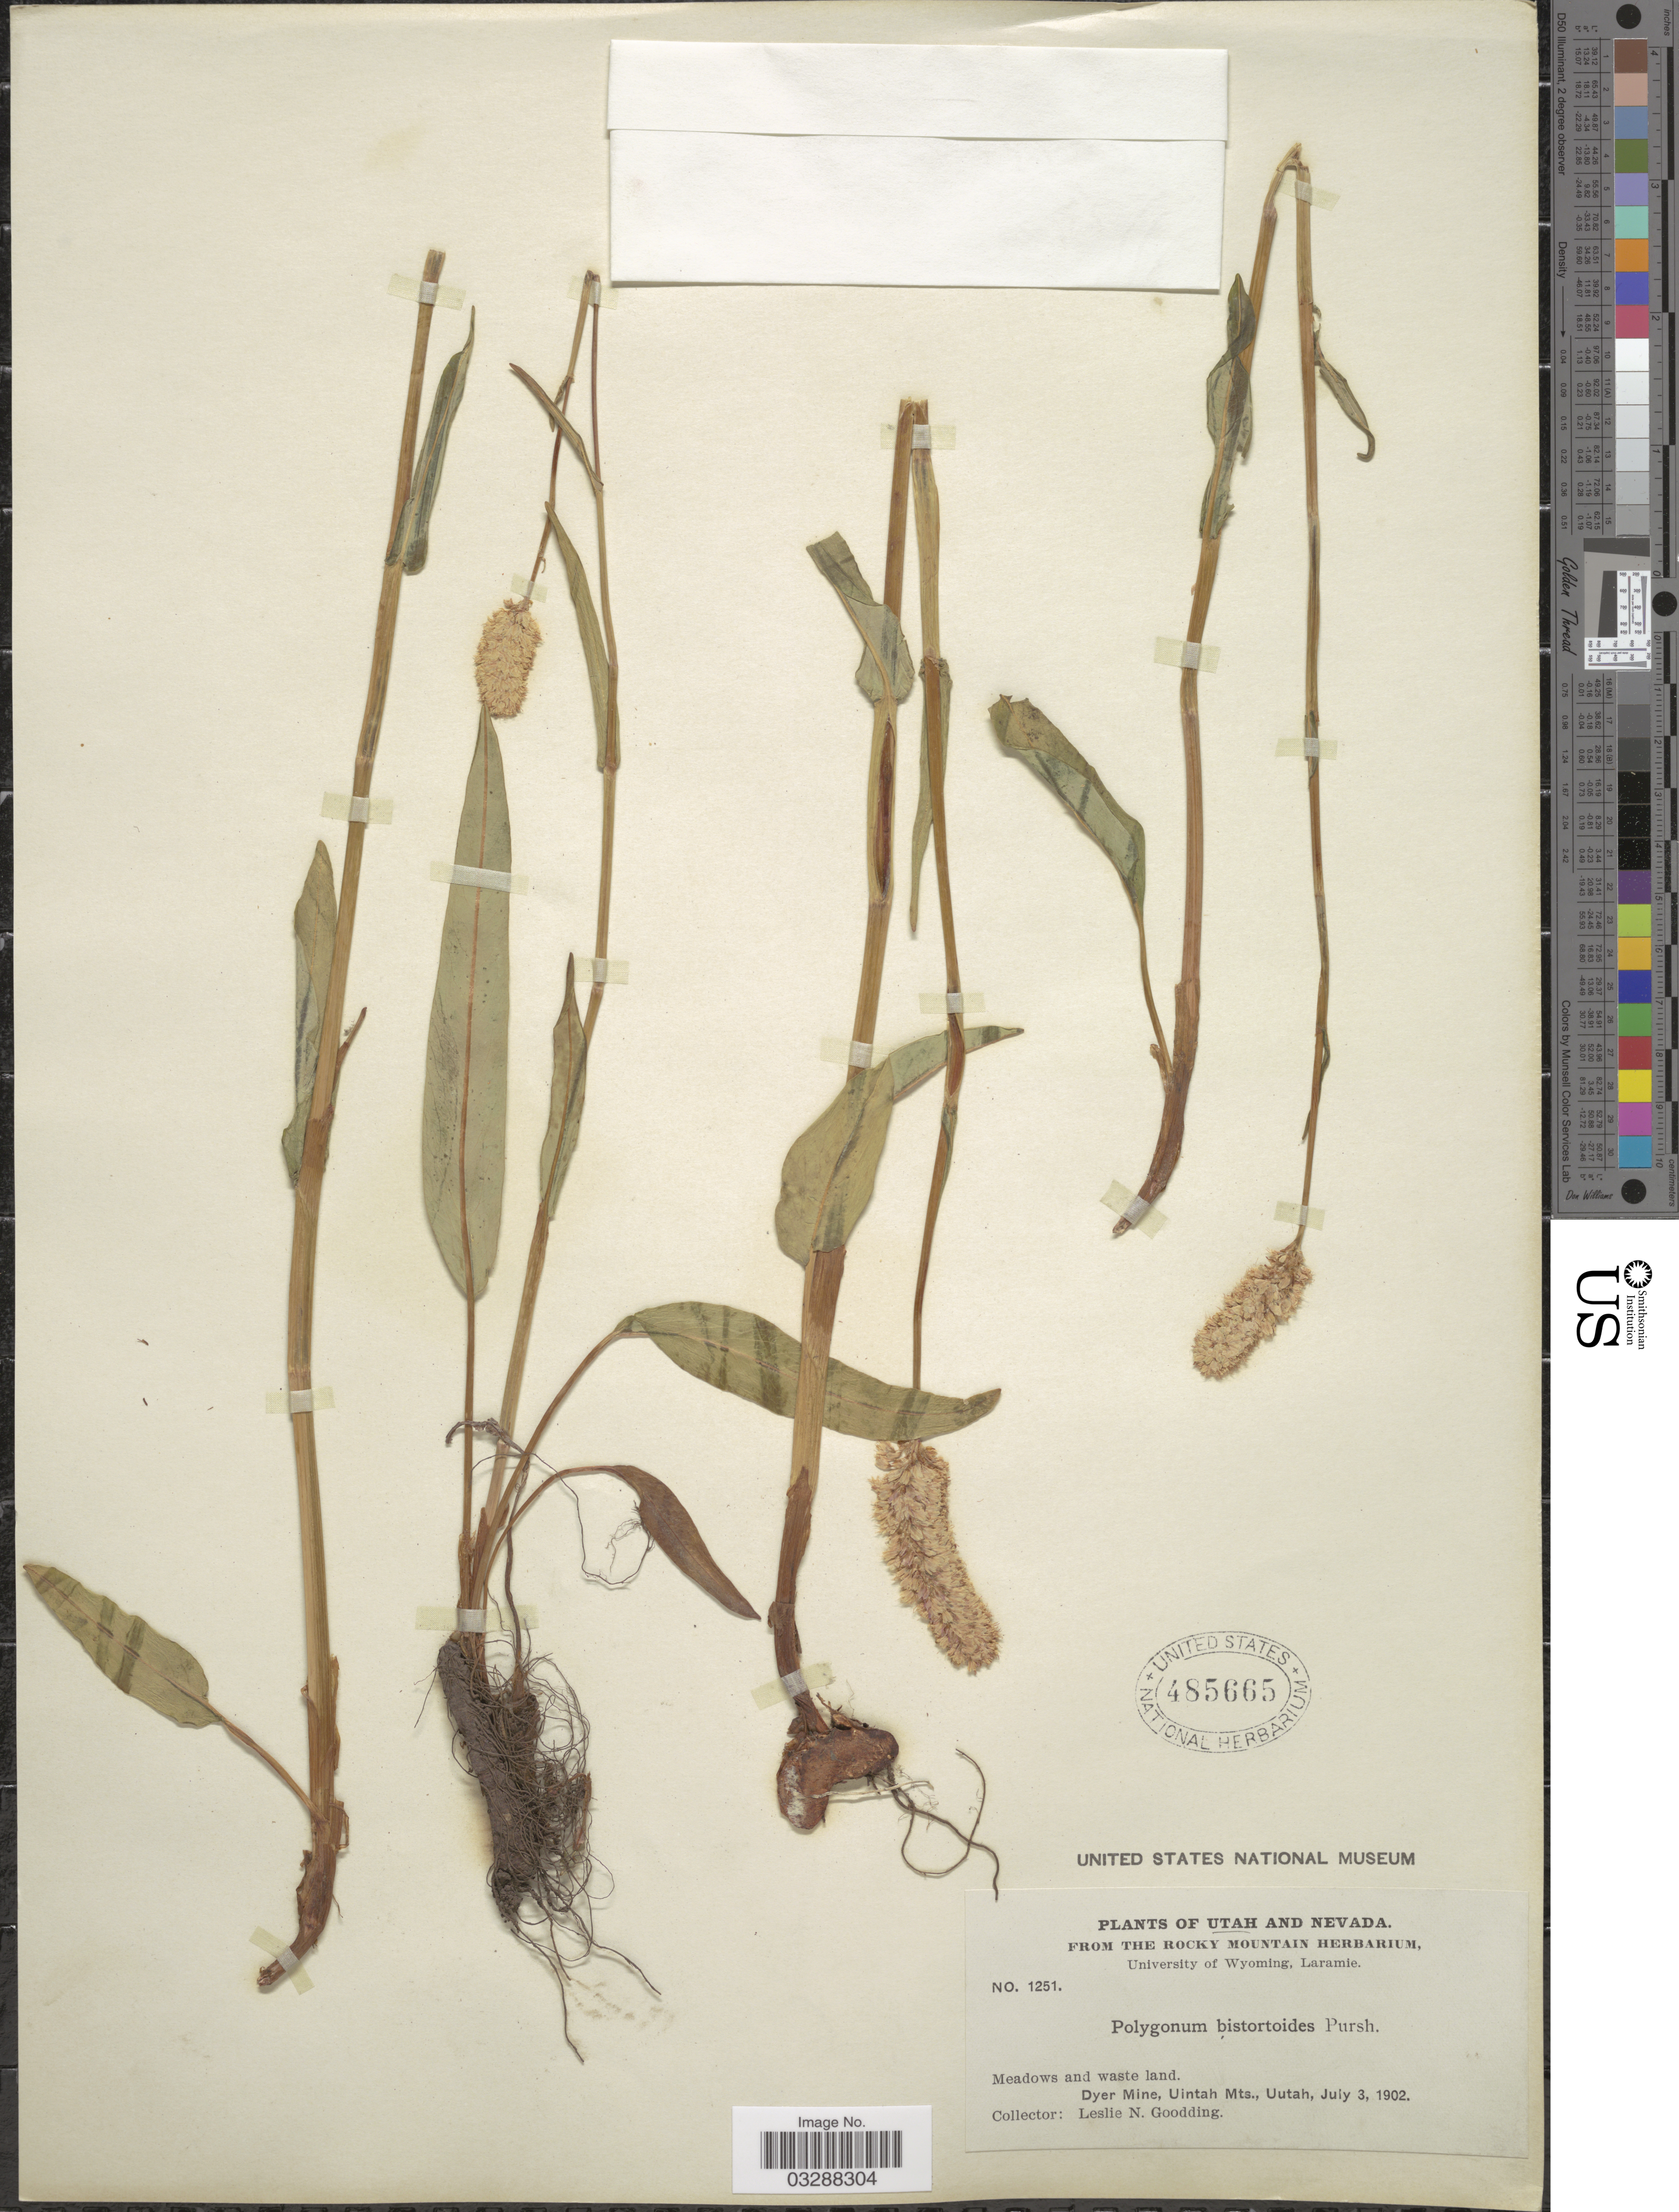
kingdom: Plantae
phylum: Tracheophyta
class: Magnoliopsida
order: Caryophyllales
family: Polygonaceae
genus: Bistorta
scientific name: Bistorta bistortoides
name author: (Pursh) Small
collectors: L. N. Goodding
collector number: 1251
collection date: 1902-07-03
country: United States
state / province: Utah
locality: Dyer Mine, Uintah Mts., Uutah.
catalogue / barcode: US 485665